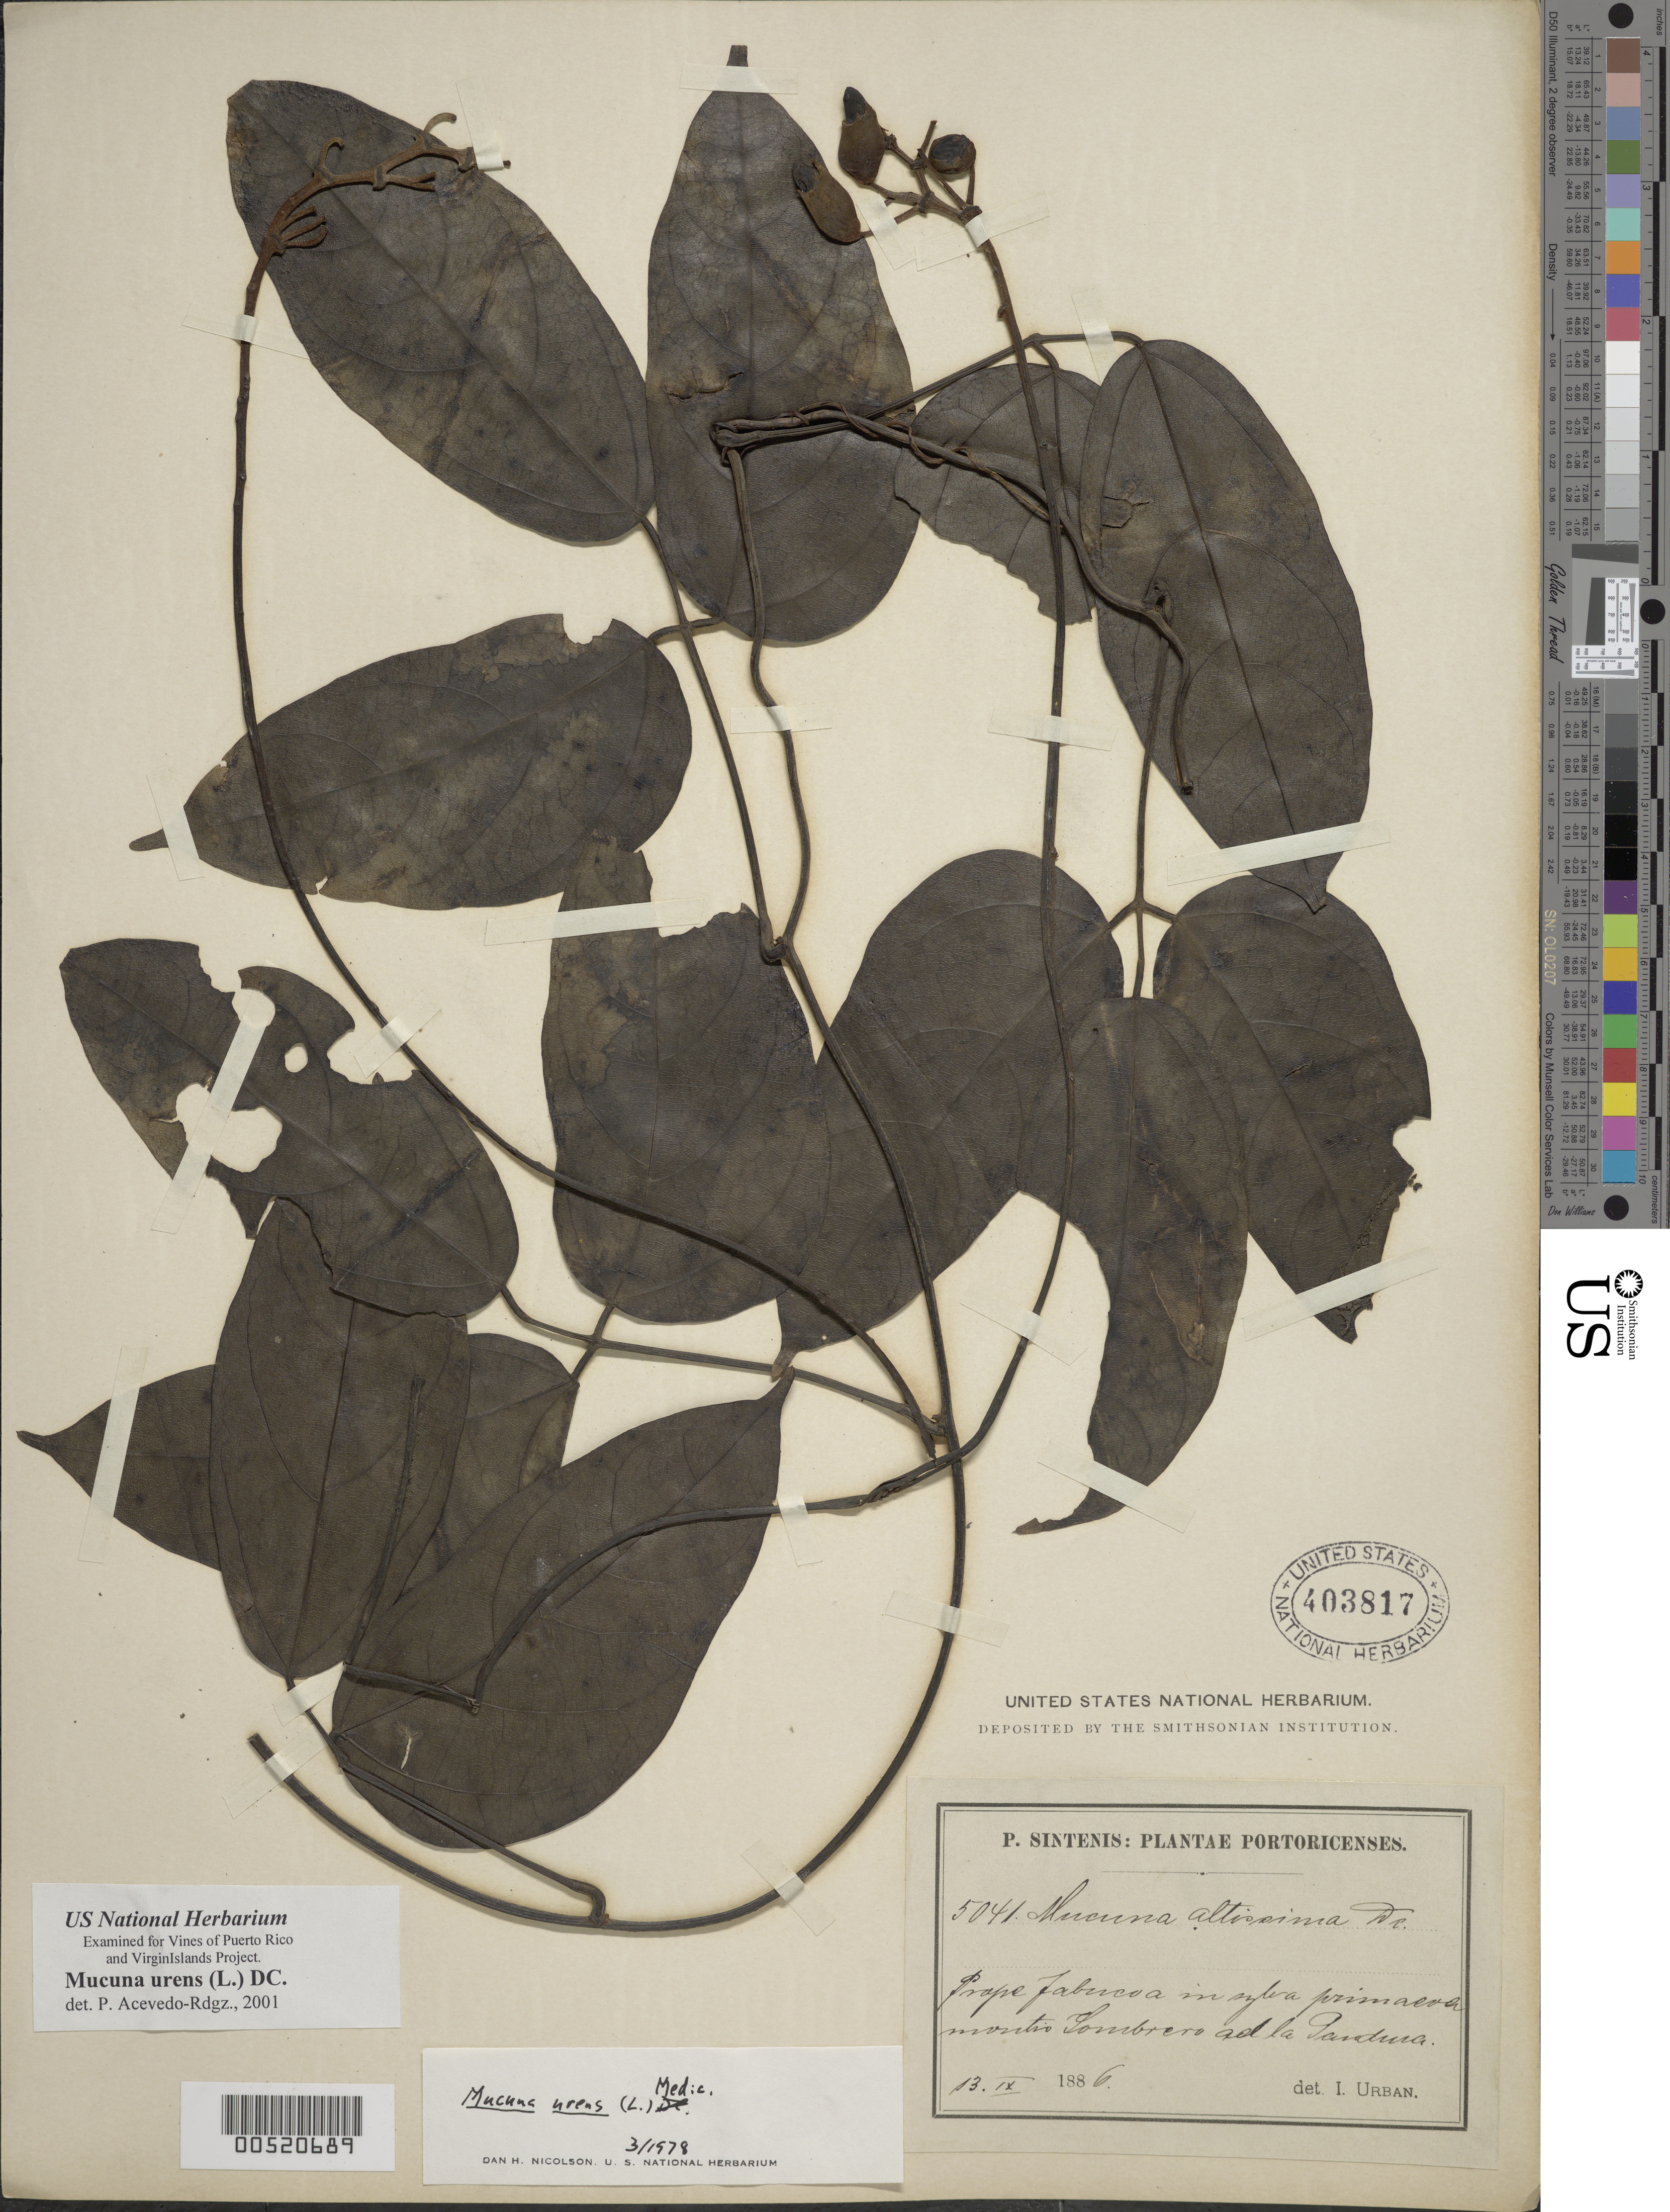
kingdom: Plantae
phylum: Tracheophyta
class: Magnoliopsida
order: Fabales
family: Fabaceae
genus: Mucuna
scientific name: Mucuna urens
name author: (L.) Medik.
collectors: P. Sintenis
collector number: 5041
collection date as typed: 13 Sep 1886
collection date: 1886-09-13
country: Puerto Rico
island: Greater Antilles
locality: Prope Yabucoa. In sylva primaeva montis Sombrero ad la Pandura.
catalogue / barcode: US 403817